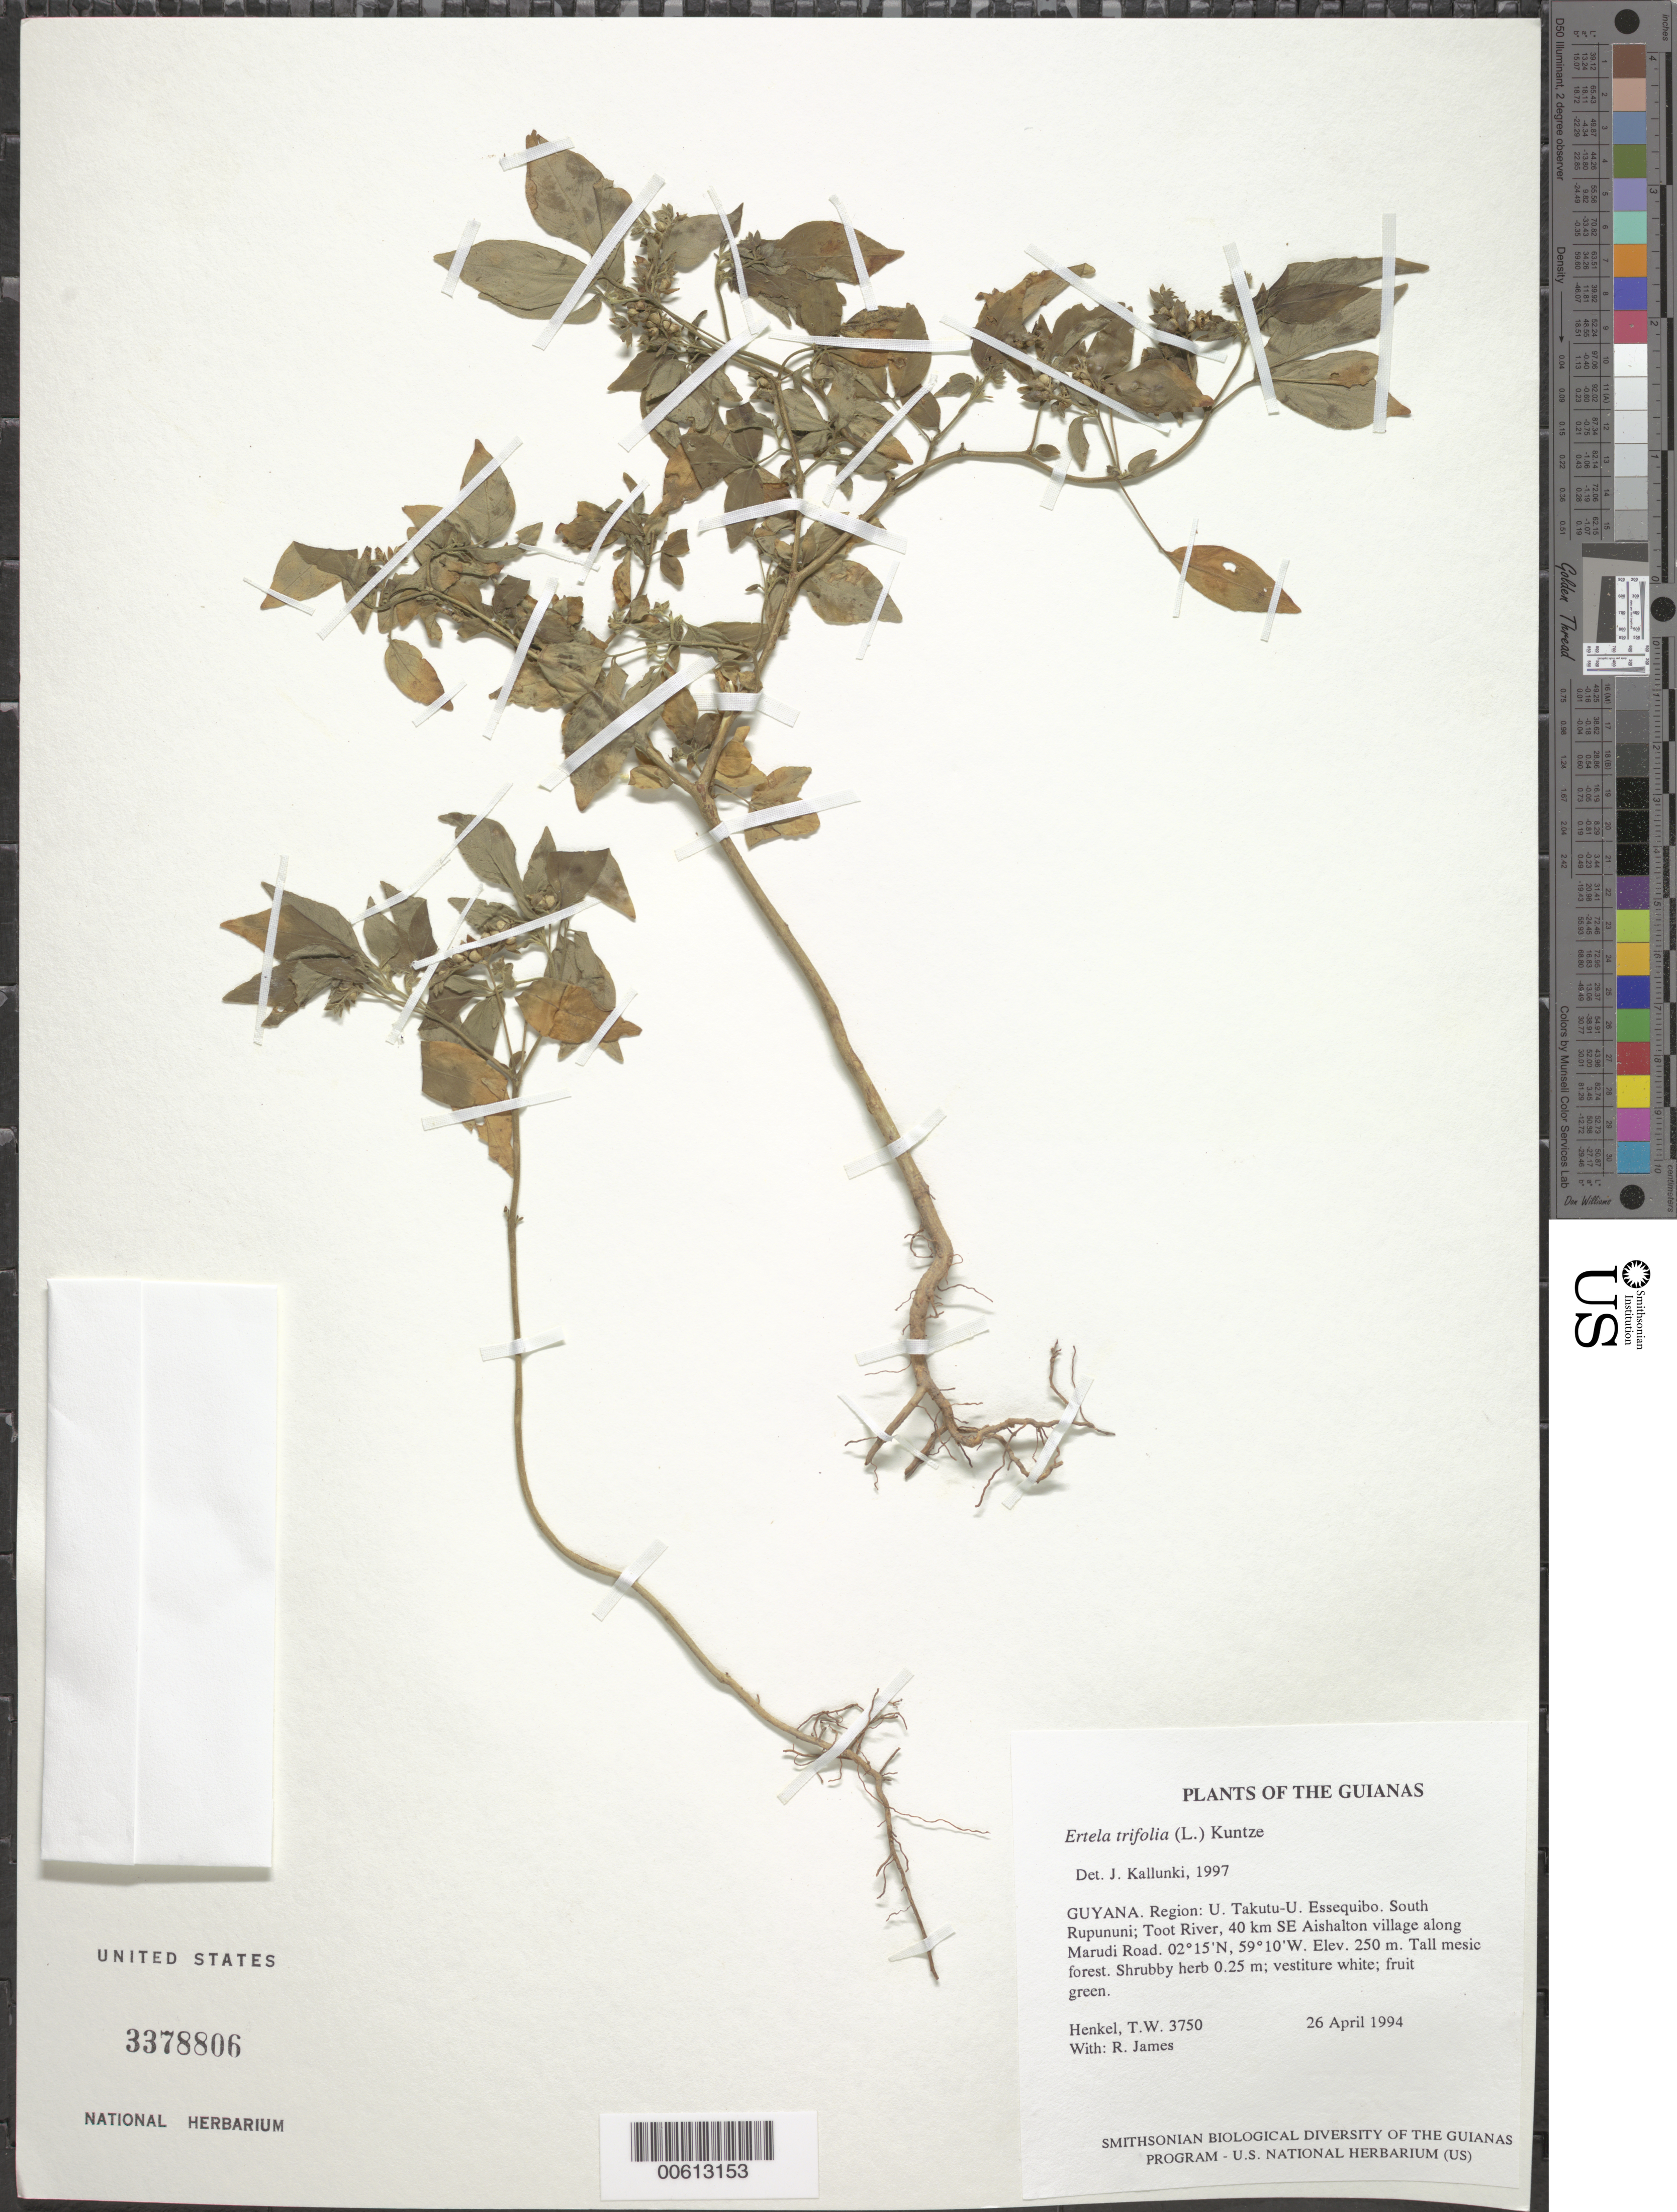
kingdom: Plantae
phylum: Tracheophyta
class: Magnoliopsida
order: Sapindales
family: Rutaceae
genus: Ertela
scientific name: Ertela trifolia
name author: (L.) Kuntze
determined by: Kallunki, Jacquelyn A.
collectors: T. Henkel & R. James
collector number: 3750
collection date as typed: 26 April 1994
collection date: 1994-04-26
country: Guyana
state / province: U. Takutu-U. Essequibo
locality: South Rupununi; Toot River, 40 km SE Aishalton village along Marudi Road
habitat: Tall mesic forest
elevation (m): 250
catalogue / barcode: US 3378806